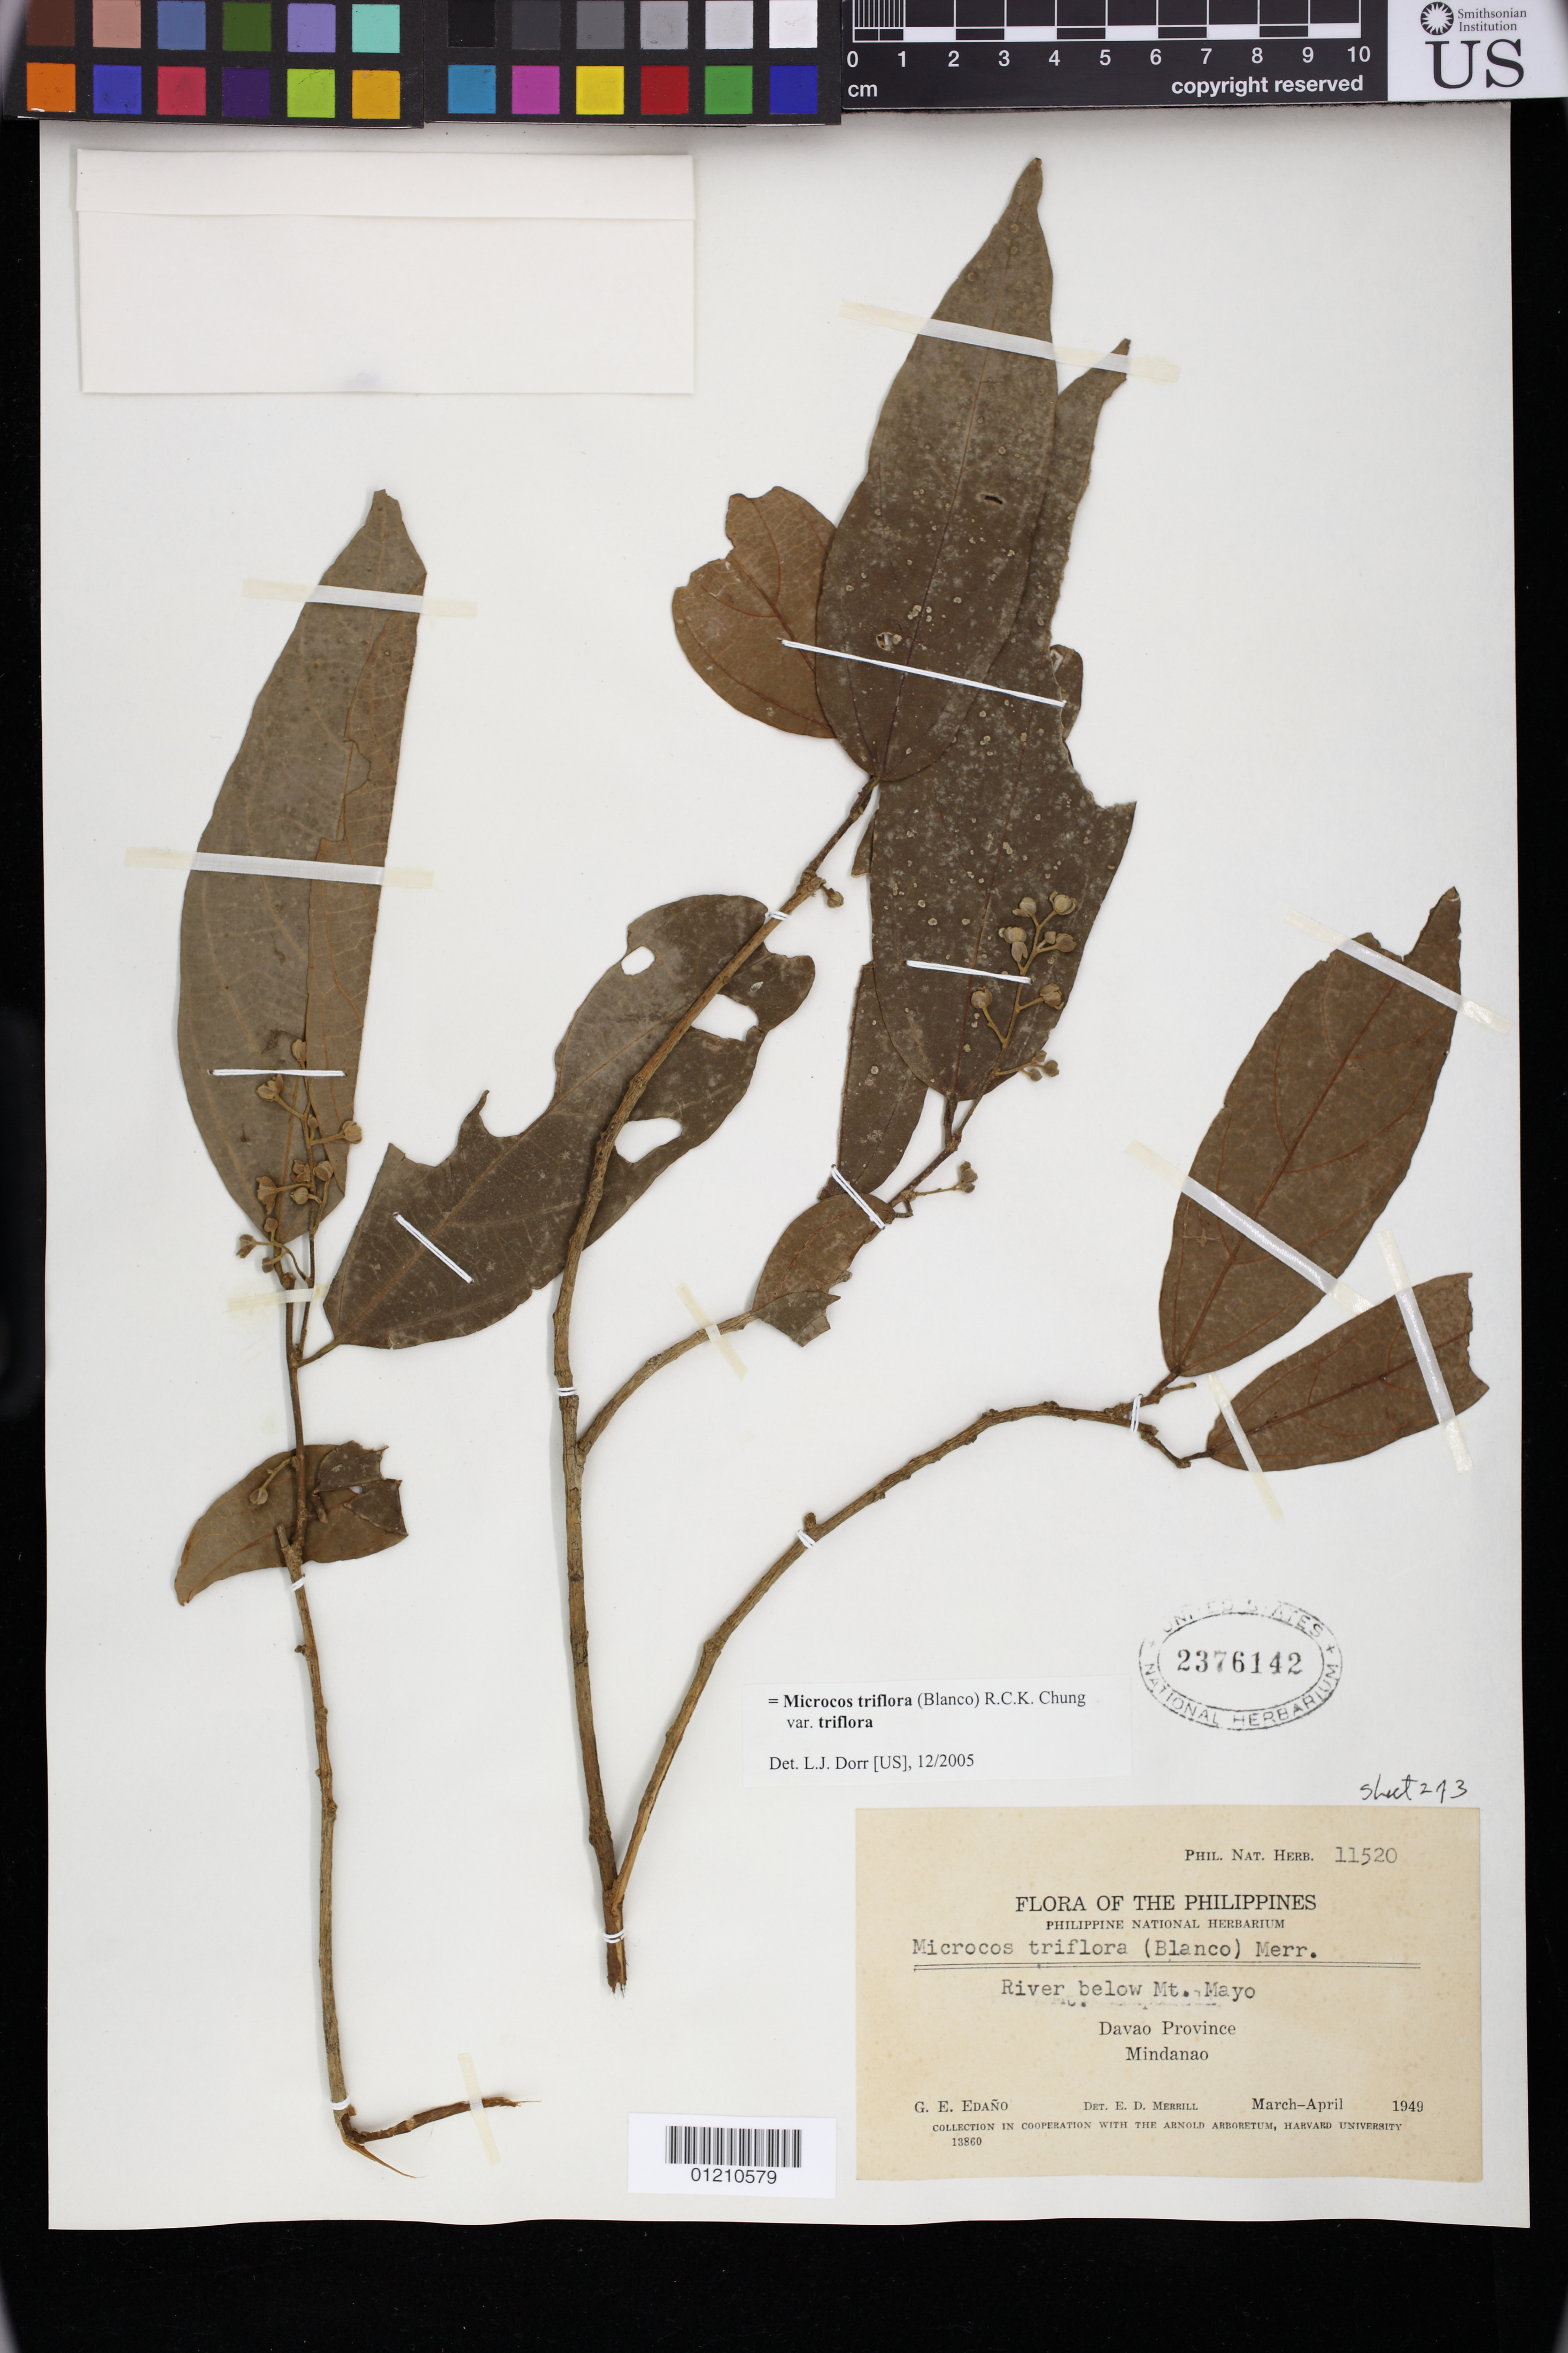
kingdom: Plantae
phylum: Tracheophyta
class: Magnoliopsida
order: Malvales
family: Malvaceae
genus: Microcos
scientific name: Microcos triflora var. triflora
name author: (Blanco) R.C.K. Chung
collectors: G. E. Edaño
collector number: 13860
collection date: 1949-03/1949-04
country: Philippines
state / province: Davao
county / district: Davao Oriental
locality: River below Mt. Mayo. Mindanao.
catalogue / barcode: US 2376142